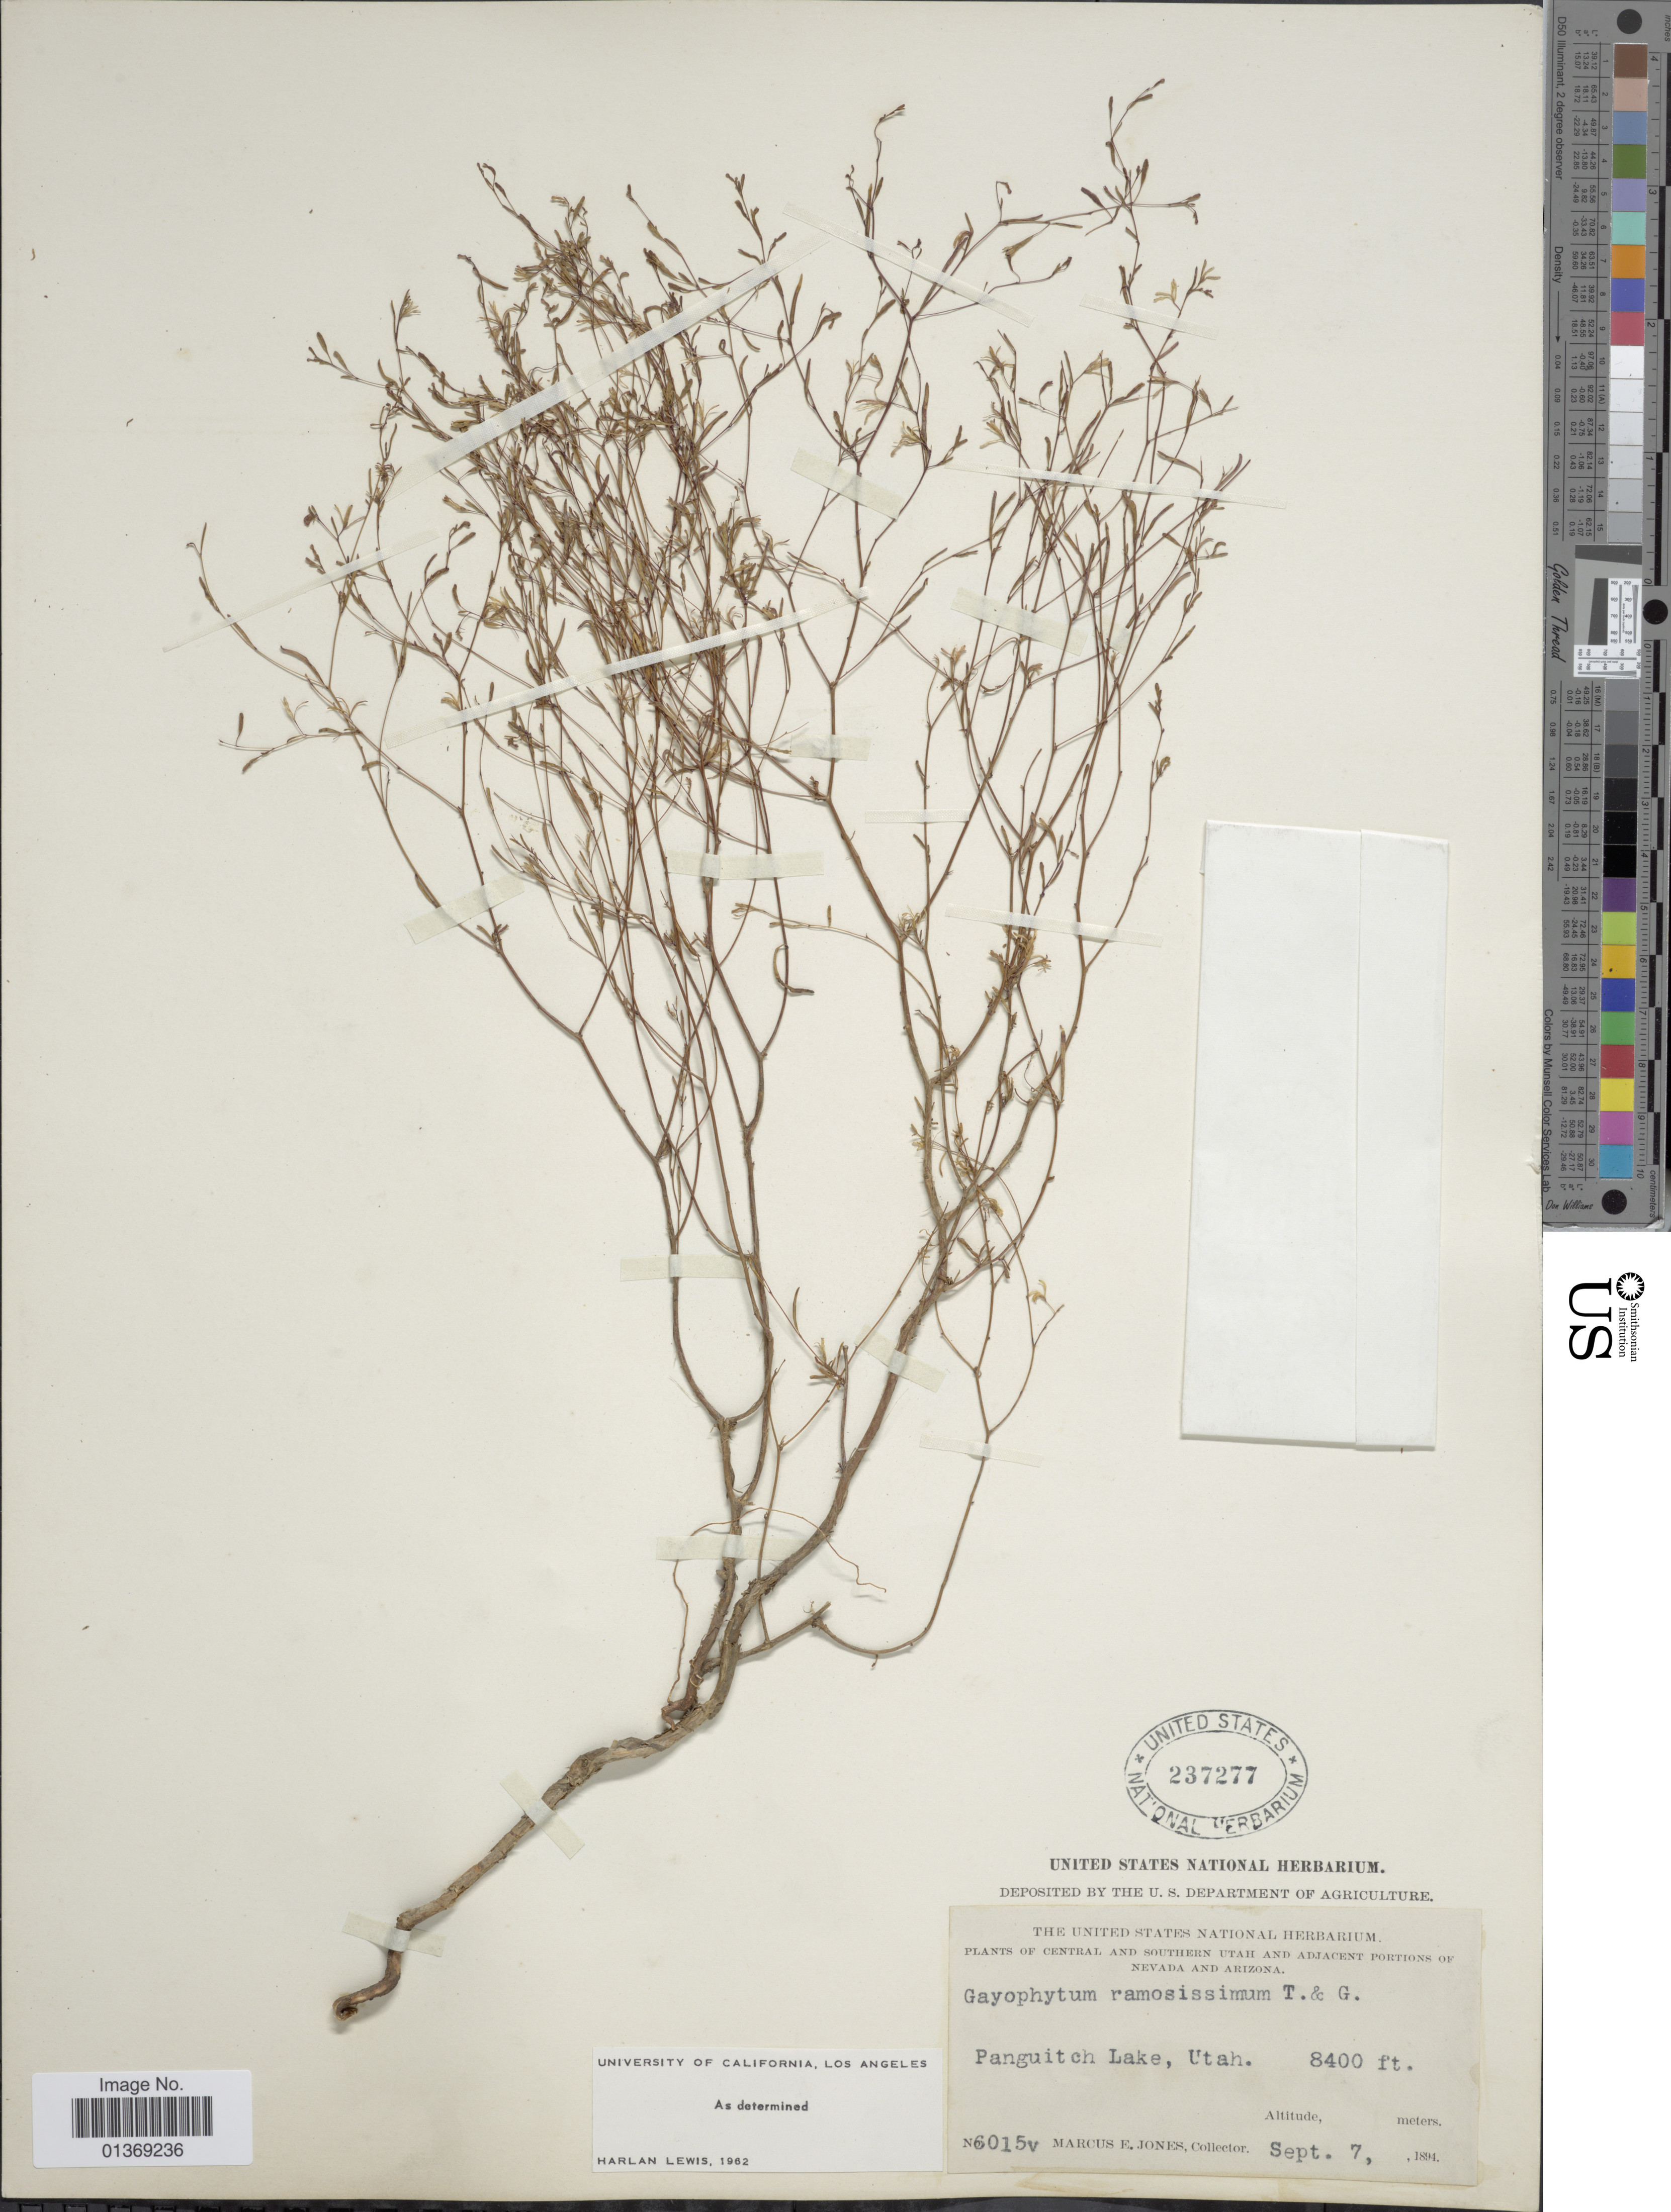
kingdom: Plantae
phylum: Tracheophyta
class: Magnoliopsida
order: Myrtales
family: Onagraceae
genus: Gayophytum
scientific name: Gayophytum ramosissimum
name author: Torr. & A. Gray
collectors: M. E. Jones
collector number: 6015v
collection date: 1894-09-07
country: United States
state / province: Utah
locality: Central and Southern Utah and Adjacent Portions of Nevada and Arizona, Panguitch Lake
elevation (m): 2560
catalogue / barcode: US 237277